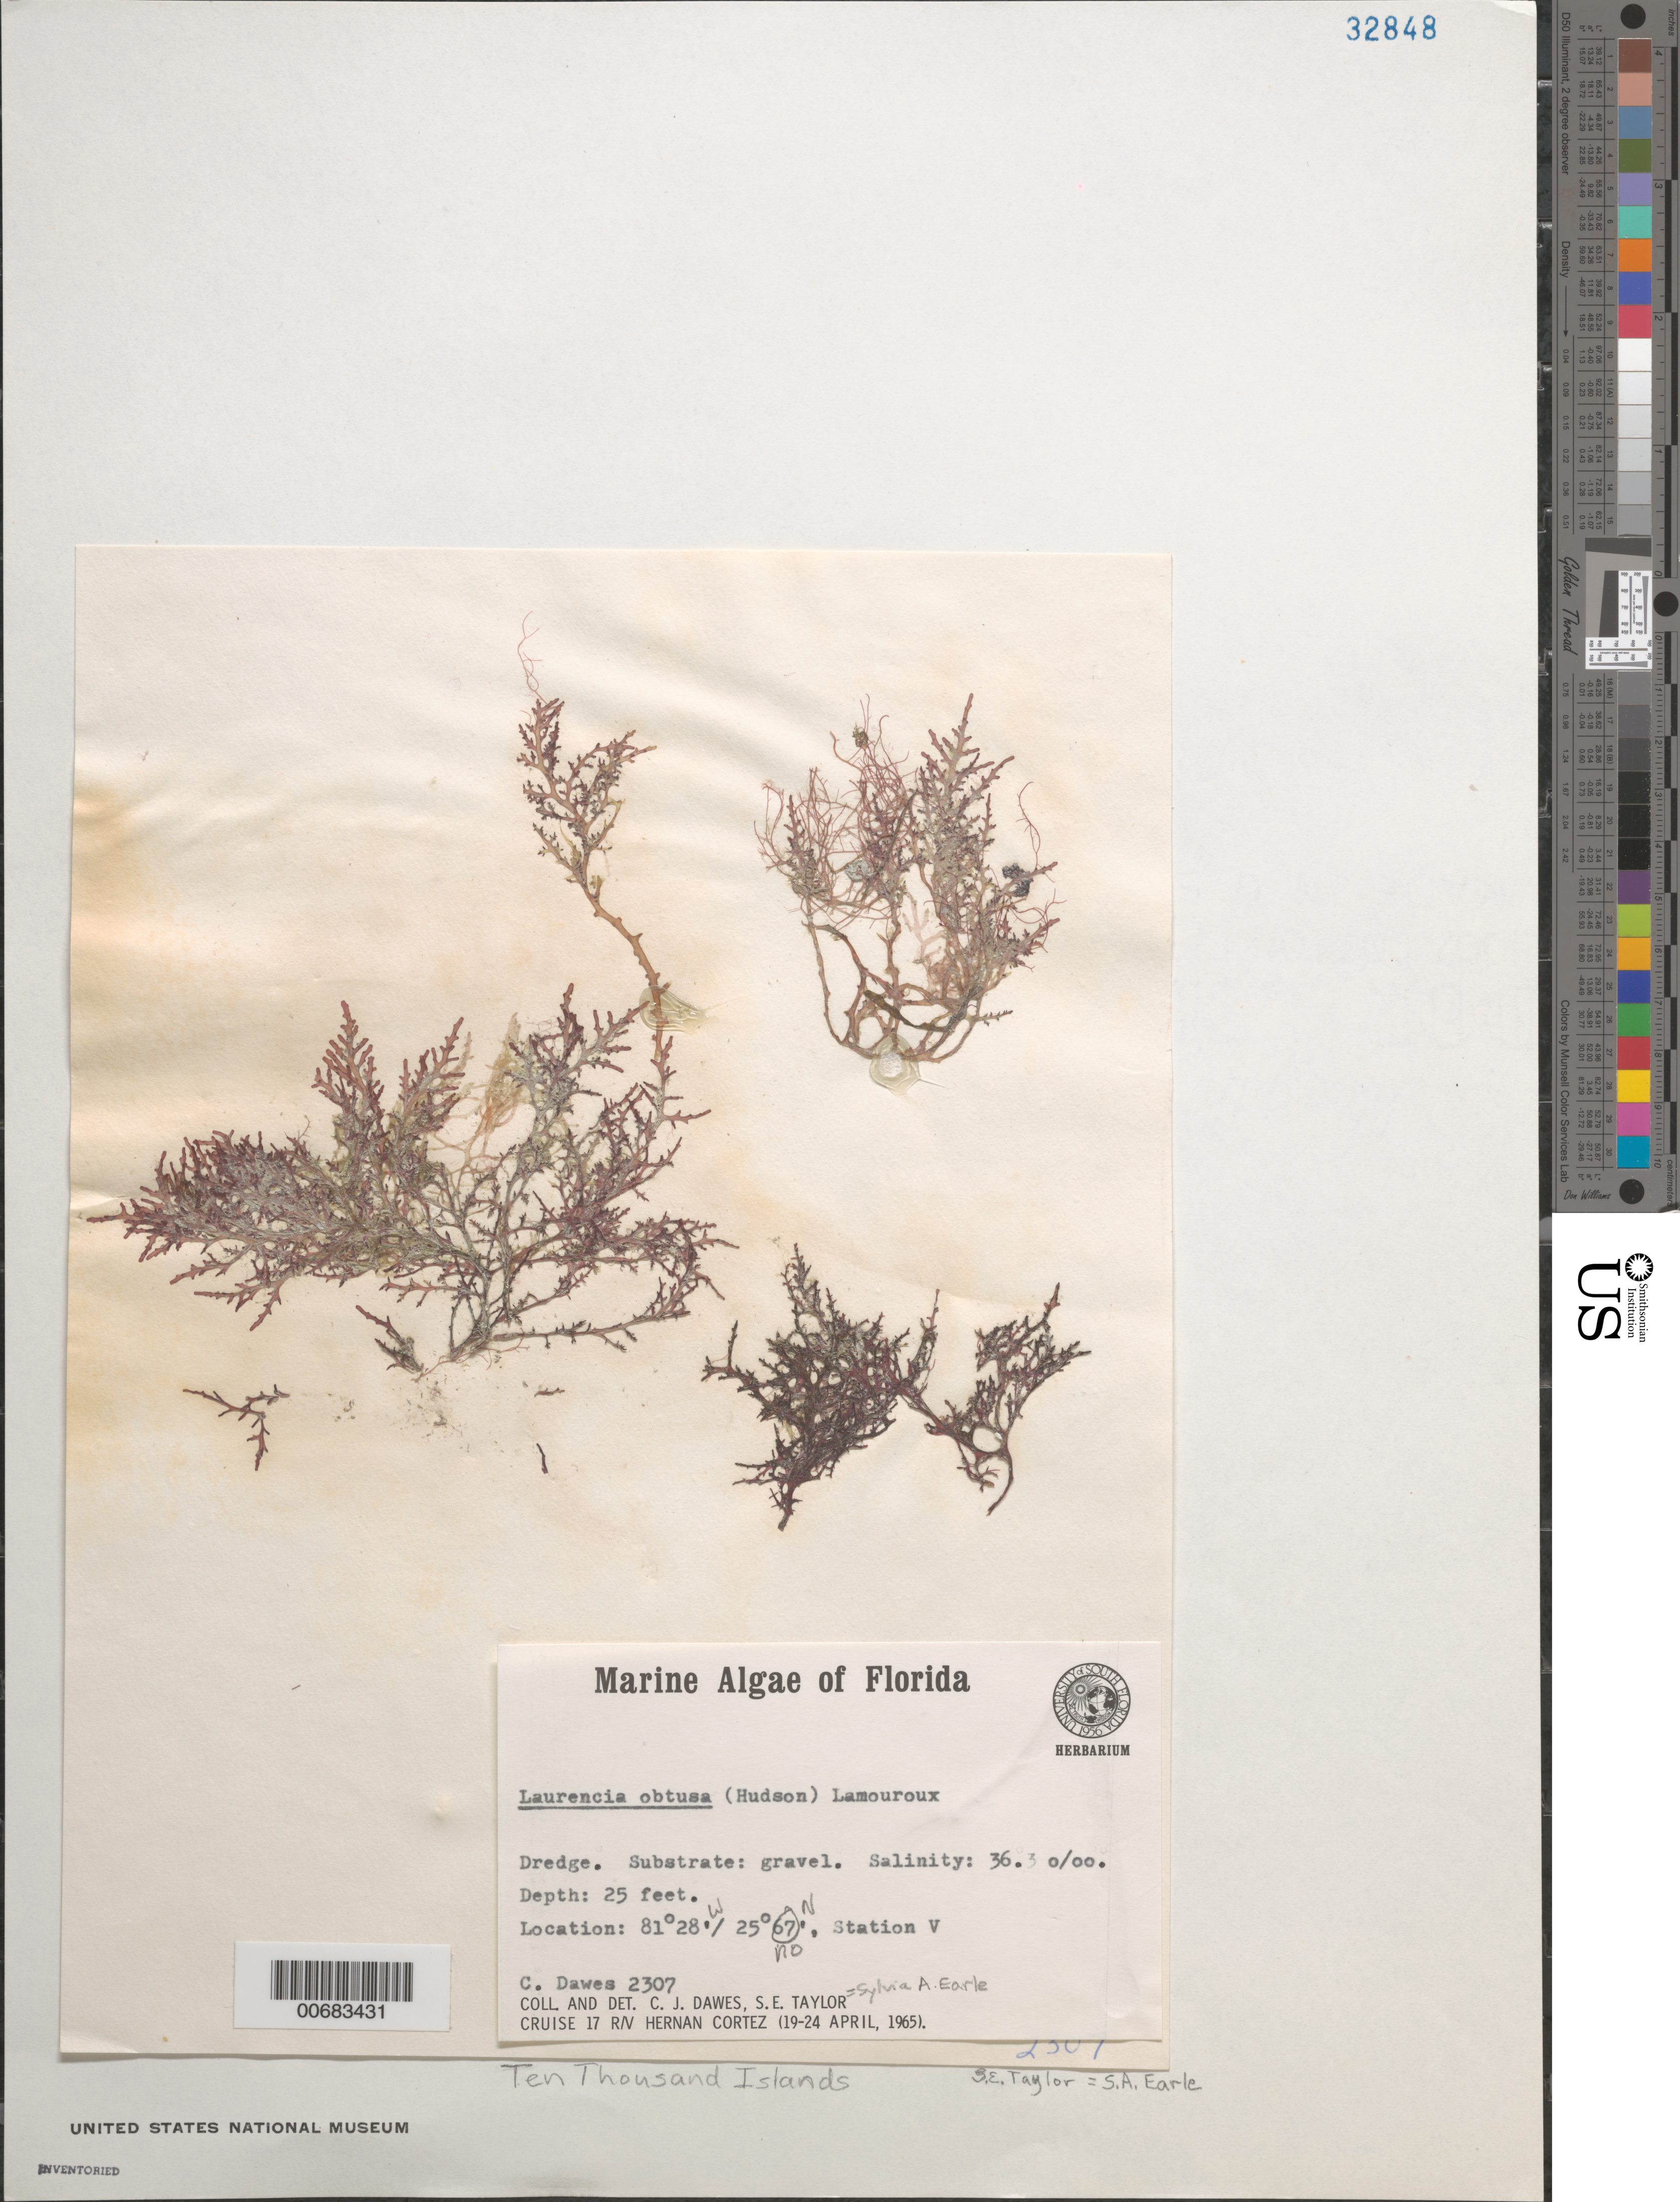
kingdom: Plantae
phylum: Rhodophyta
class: Florideophyceae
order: Ceramiales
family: Rhodomelaceae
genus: Laurencia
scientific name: Laurencia obtusa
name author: (Huds.) J.V.Lamouroux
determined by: Dawes, C. J.; Earle, S. A.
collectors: C. Dawes & S. A. Earle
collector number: CJD 2307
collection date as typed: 19 Apr 1965 to 24 Apr 1965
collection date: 1965-04-19/1965-04-24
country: United States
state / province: Florida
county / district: Collier County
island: Ten Thousand Islands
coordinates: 25 67' N, 81 28' W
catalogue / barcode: US 32848